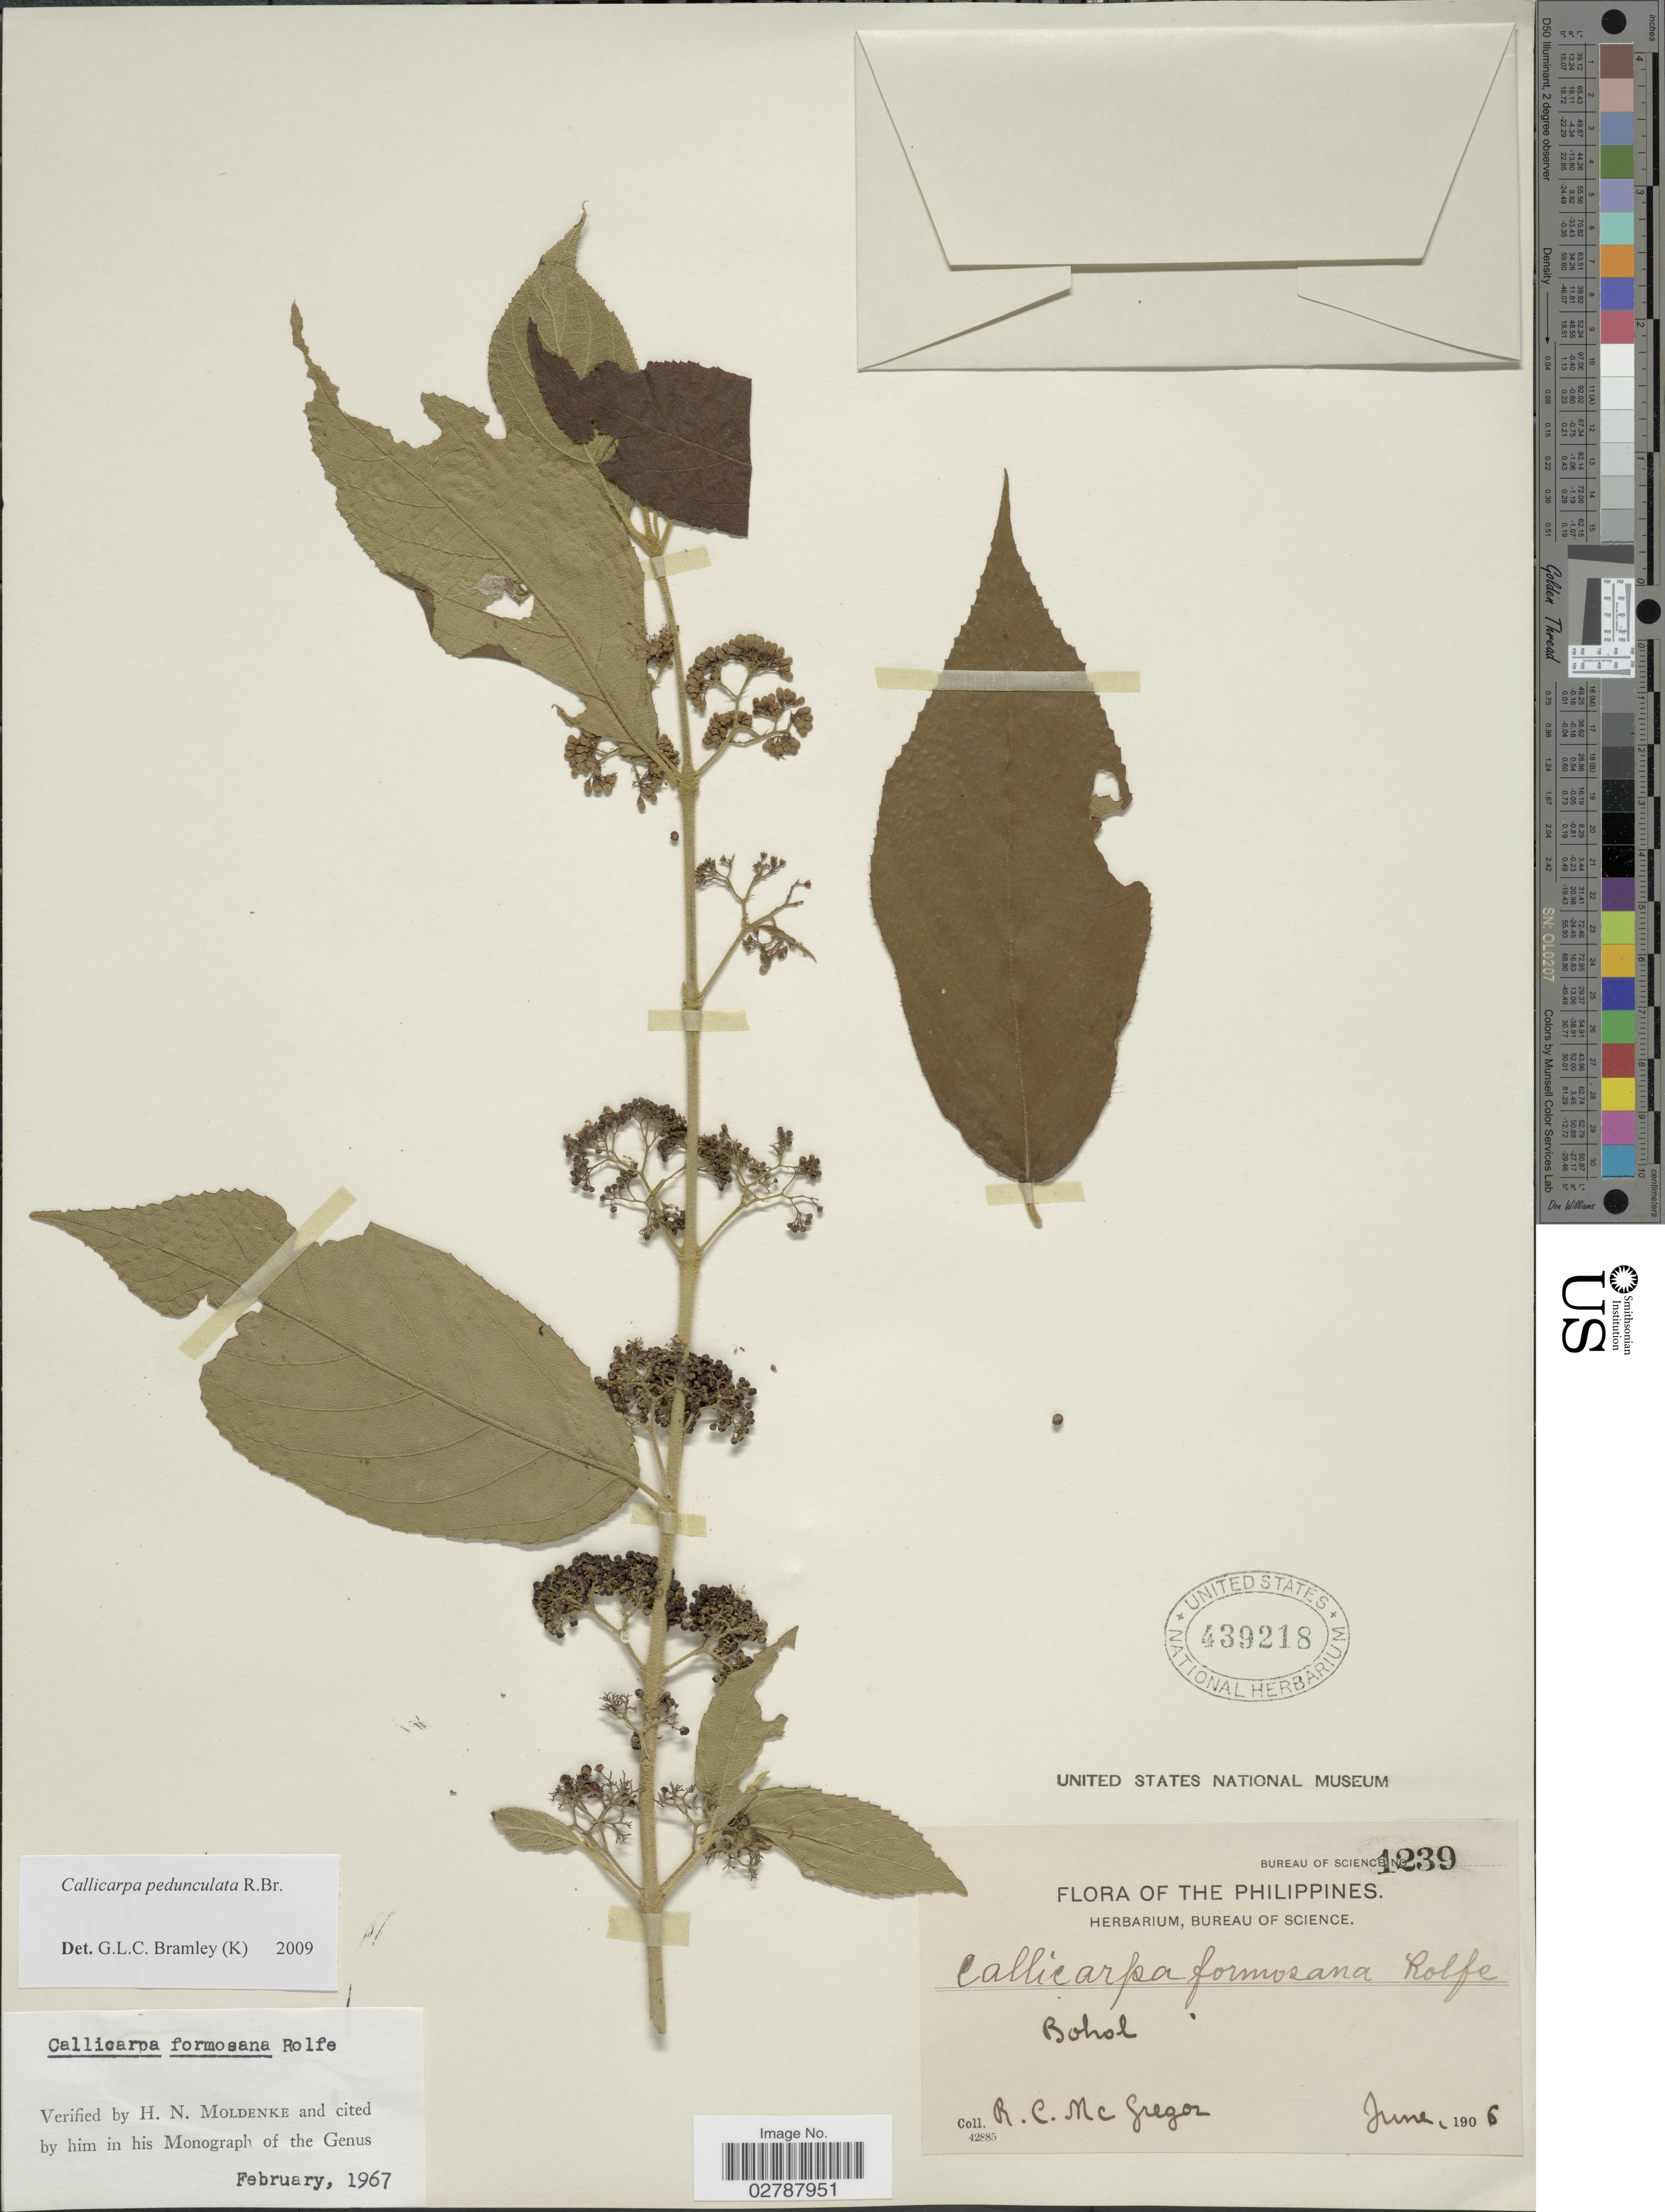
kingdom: Plantae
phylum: Tracheophyta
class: Magnoliopsida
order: Lamiales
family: Lamiaceae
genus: Callicarpa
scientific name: Callicarpa pedunculata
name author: R. Br.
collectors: R. C. McGregor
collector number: Bureau of Science1239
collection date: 1906-06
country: Philippines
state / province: Central Visayas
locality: Bohol.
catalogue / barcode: US 439218